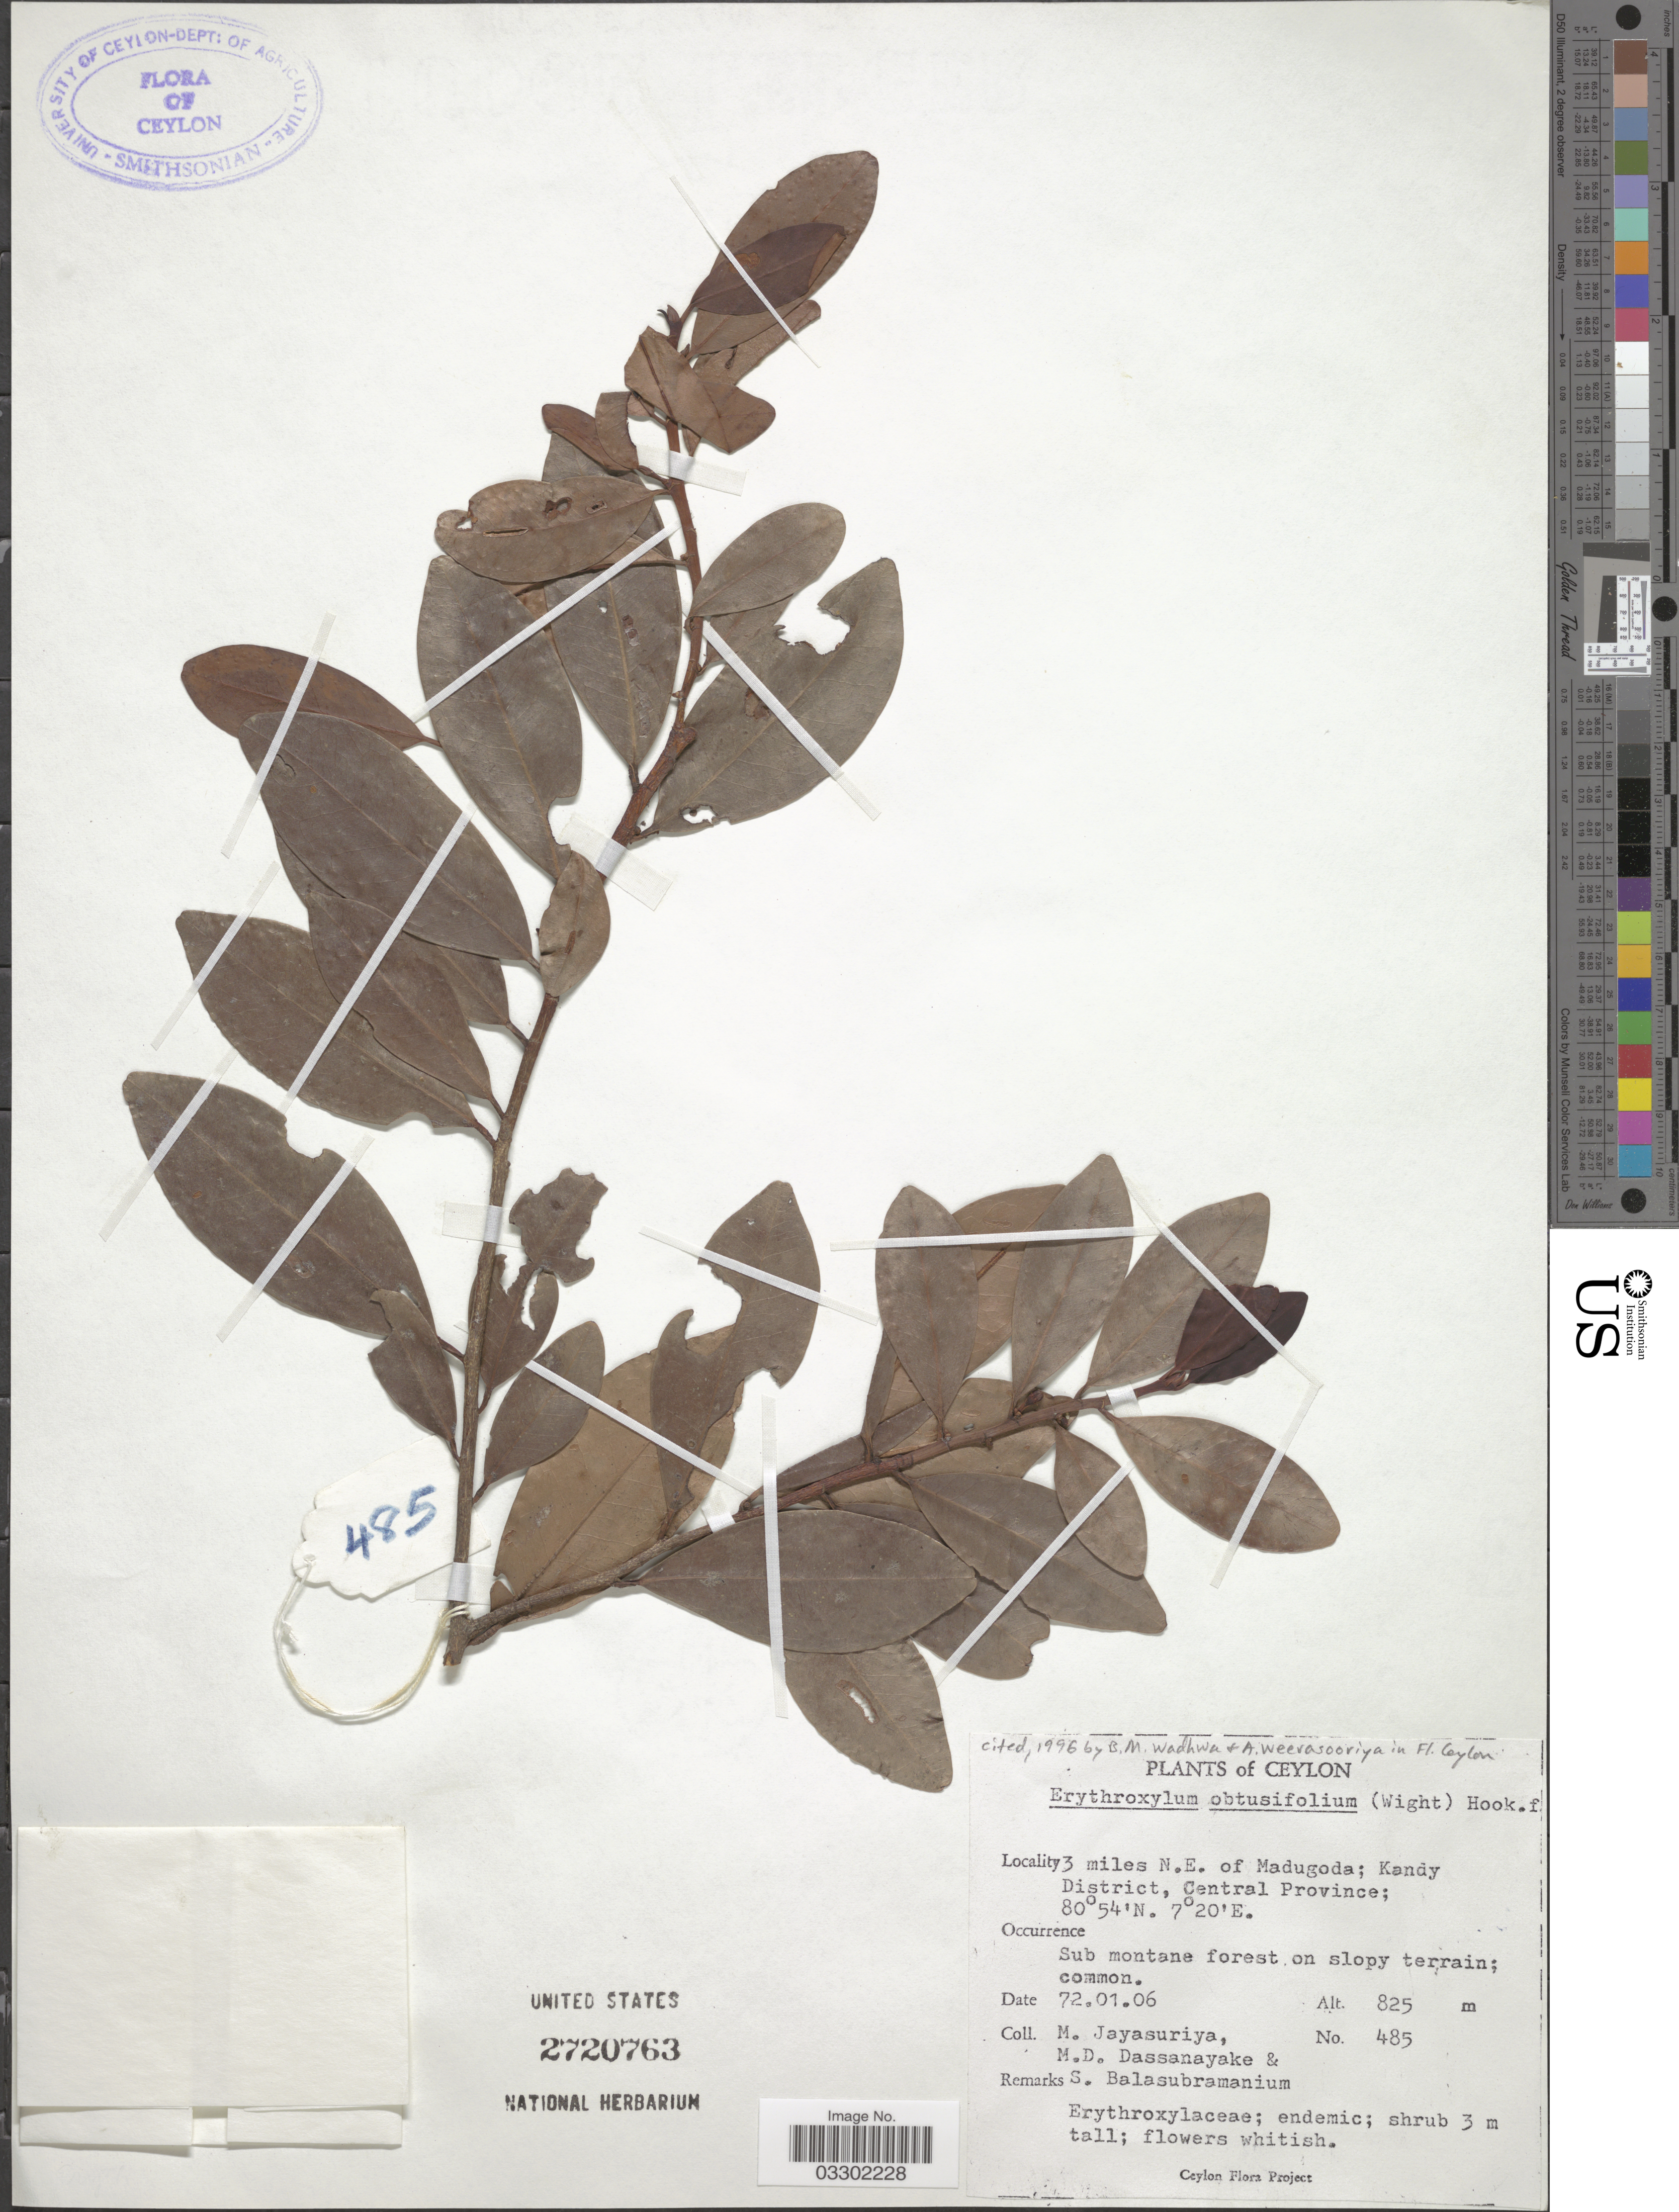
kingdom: Plantae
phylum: Tracheophyta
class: Magnoliopsida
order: Malpighiales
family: Erythroxylaceae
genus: Erythroxylum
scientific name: Erythroxylum obtusifolium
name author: Hook. f.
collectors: M. Jayasuriya, M. D. Dassanayake & S. Balasubramanium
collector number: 485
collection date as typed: Transcribed d/m/y: 6/1/72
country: Sri Lanka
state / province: Central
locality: Ceylon, 3 miles N.E. of Madugoda; Kandy District.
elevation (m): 825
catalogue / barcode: US 2720763